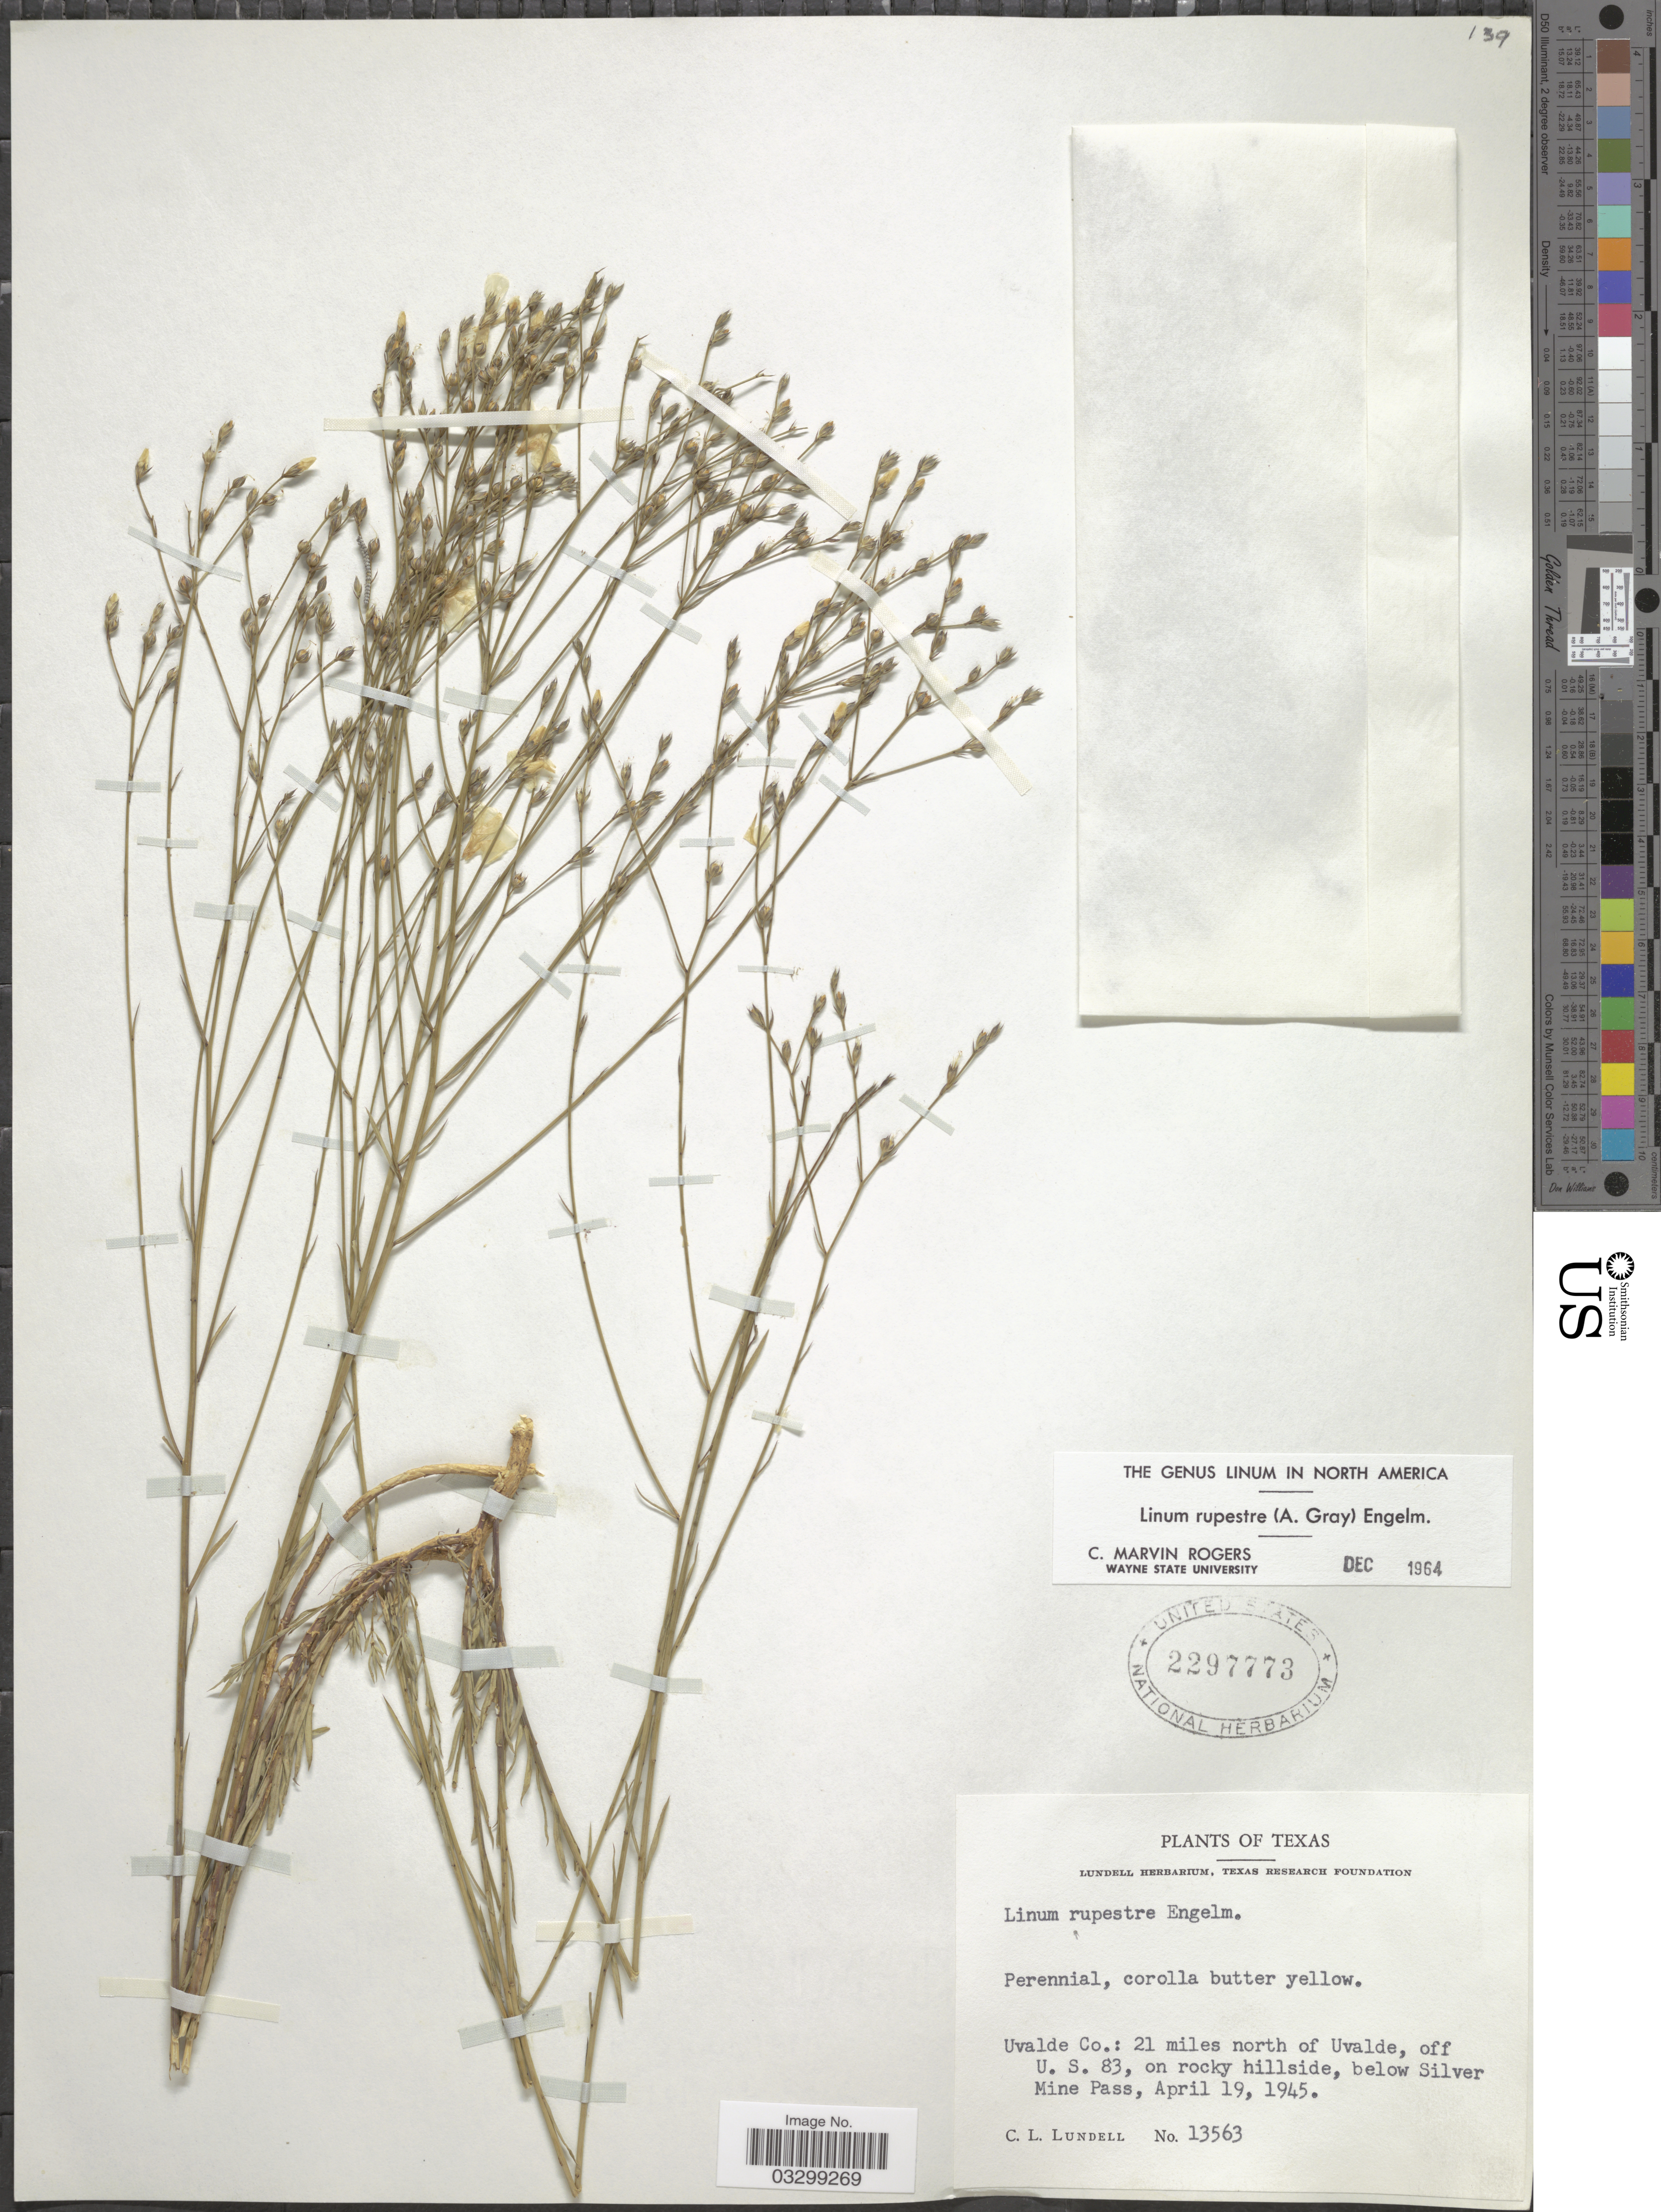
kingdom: Plantae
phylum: Tracheophyta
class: Magnoliopsida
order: Malpighiales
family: Linaceae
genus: Linum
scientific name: Linum rupestre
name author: Engelm.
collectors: C. L. Lundell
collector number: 13563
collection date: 1945-04-19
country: United States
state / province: Texas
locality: Uvalde Co.: 21 miles north of Uvalde, off U. S. 83, on rocky hillside, below Silver Mine Pass.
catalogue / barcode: US 2297773